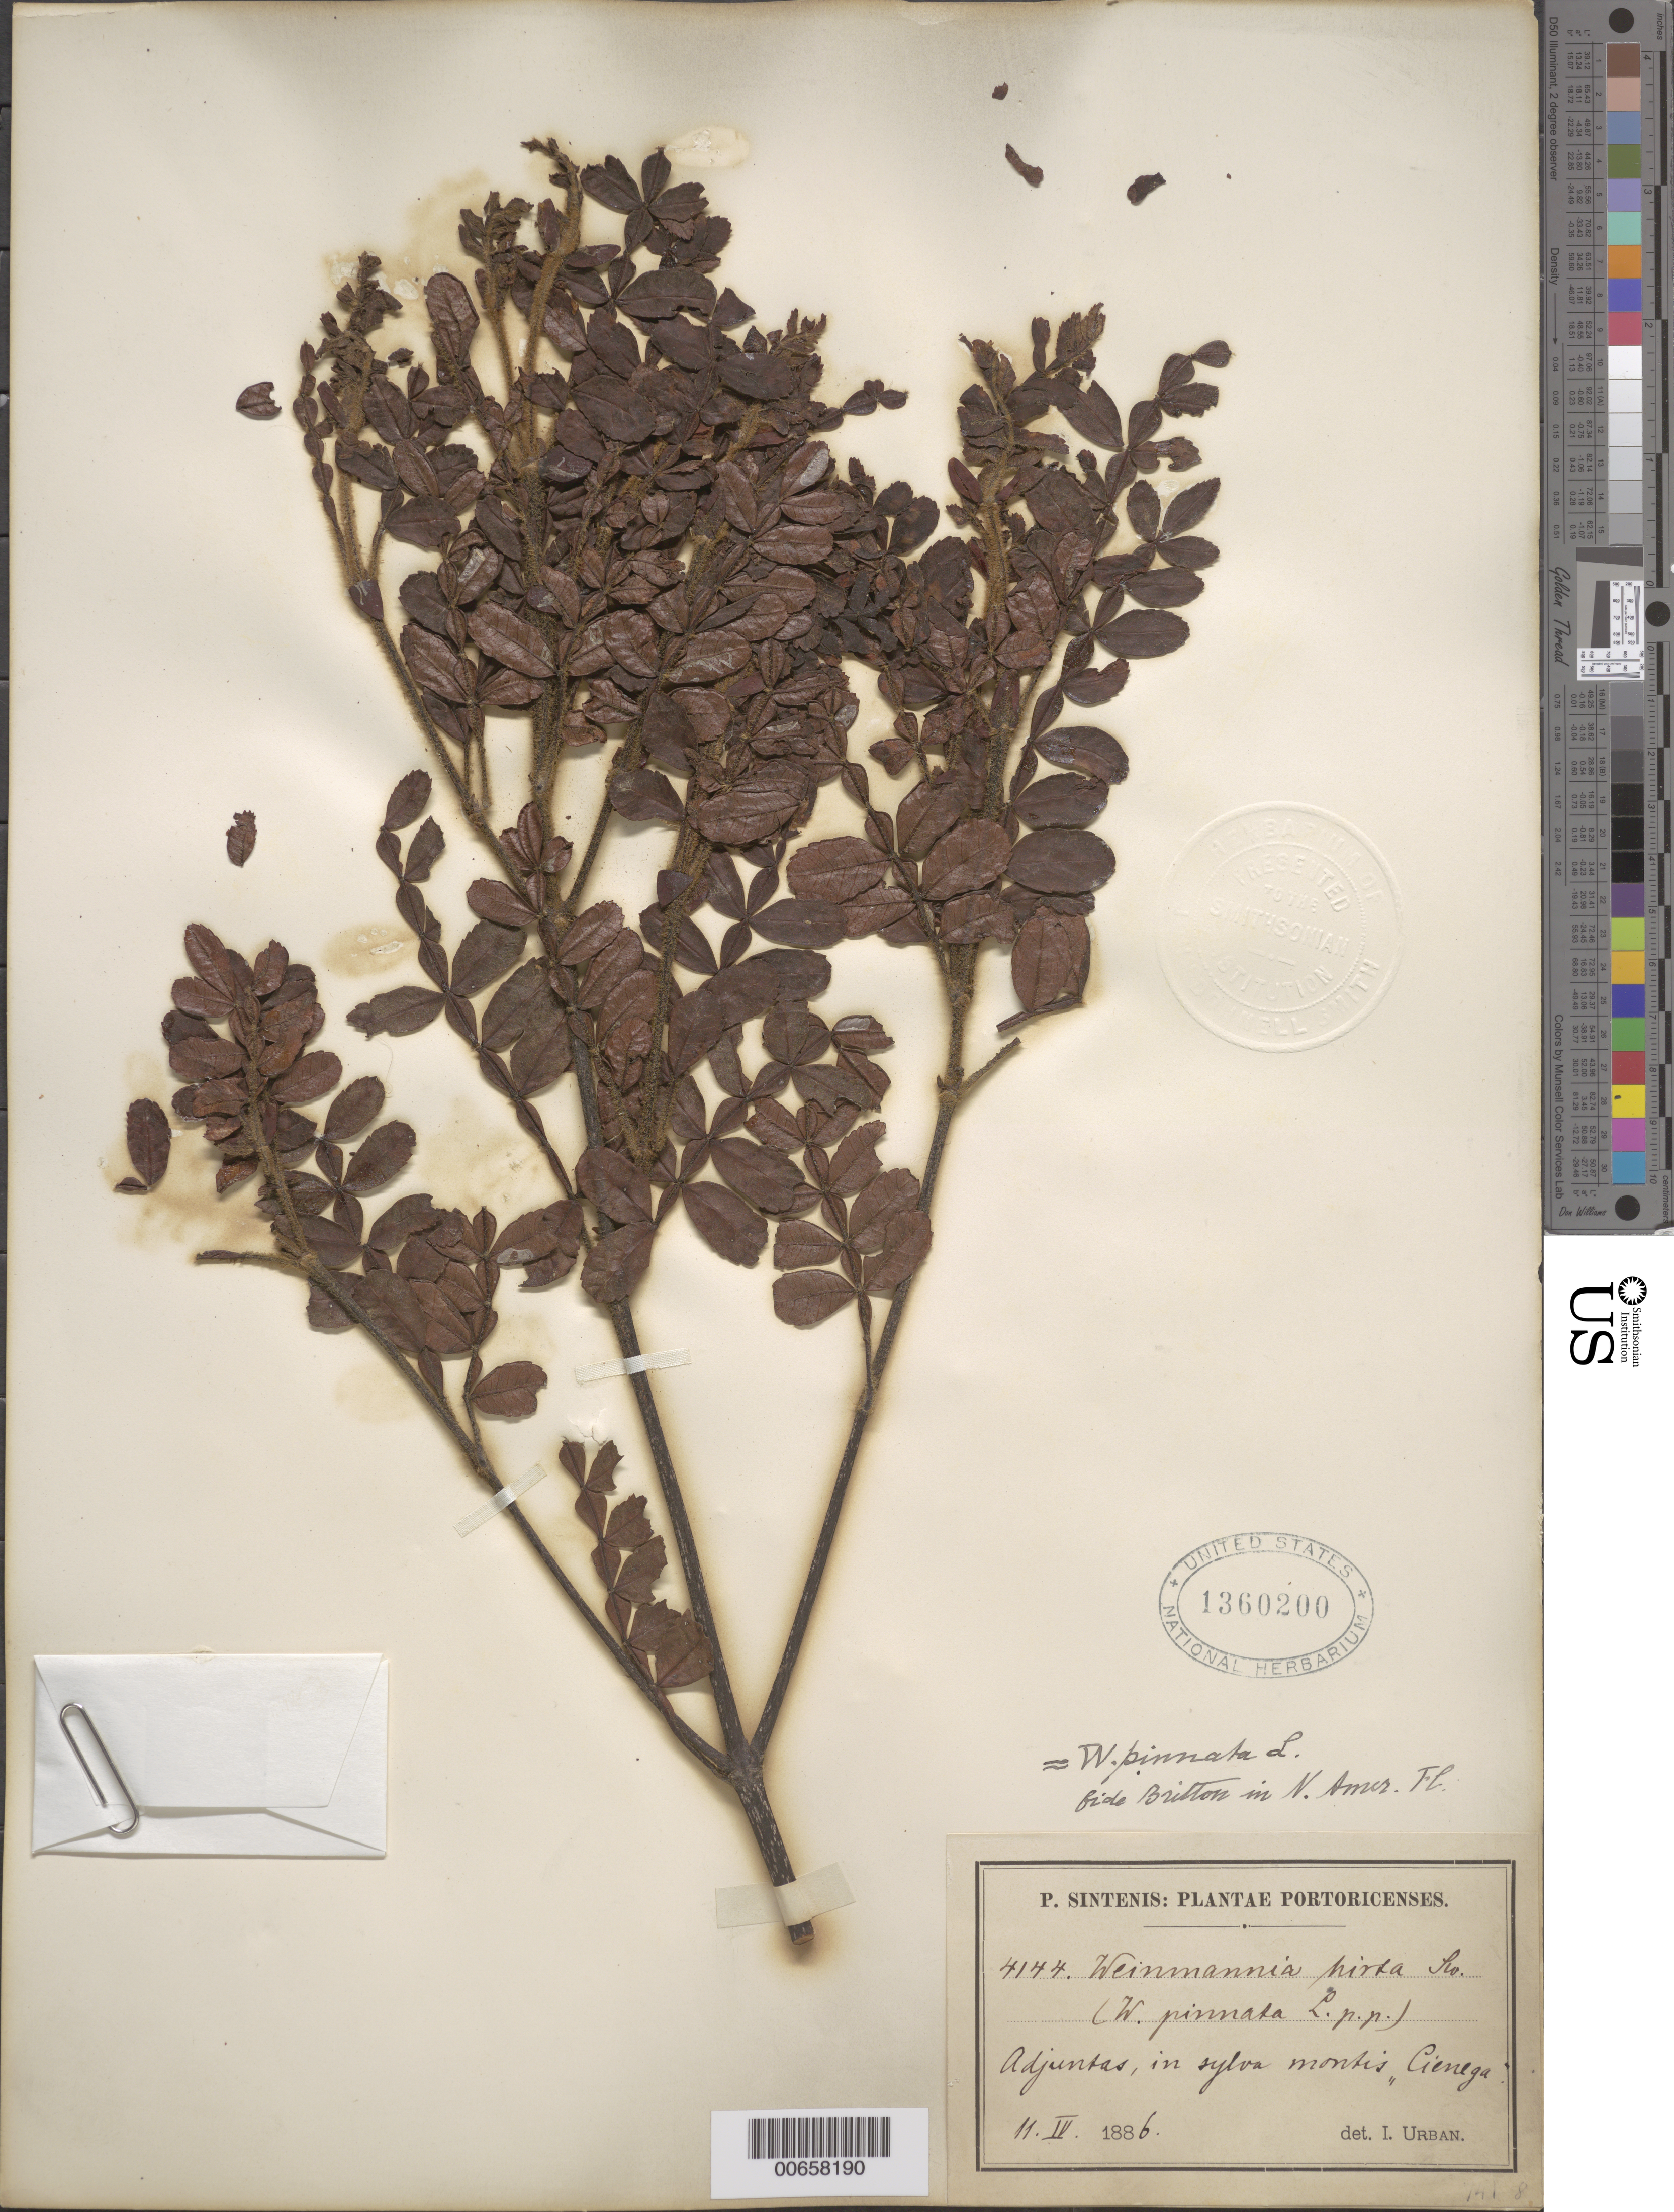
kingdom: Plantae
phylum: Tracheophyta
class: Magnoliopsida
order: Oxalidales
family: Cunoniaceae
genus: Weinmannia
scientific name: Weinmannia pinnata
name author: L.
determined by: Urban, Ignatz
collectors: P. Sintenis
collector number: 4144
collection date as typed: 11 Apr 1886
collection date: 1886-04-11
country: Puerto Rico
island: Greater Antilles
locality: Adjuntas, in sylva montis Cienega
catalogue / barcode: US 1360200